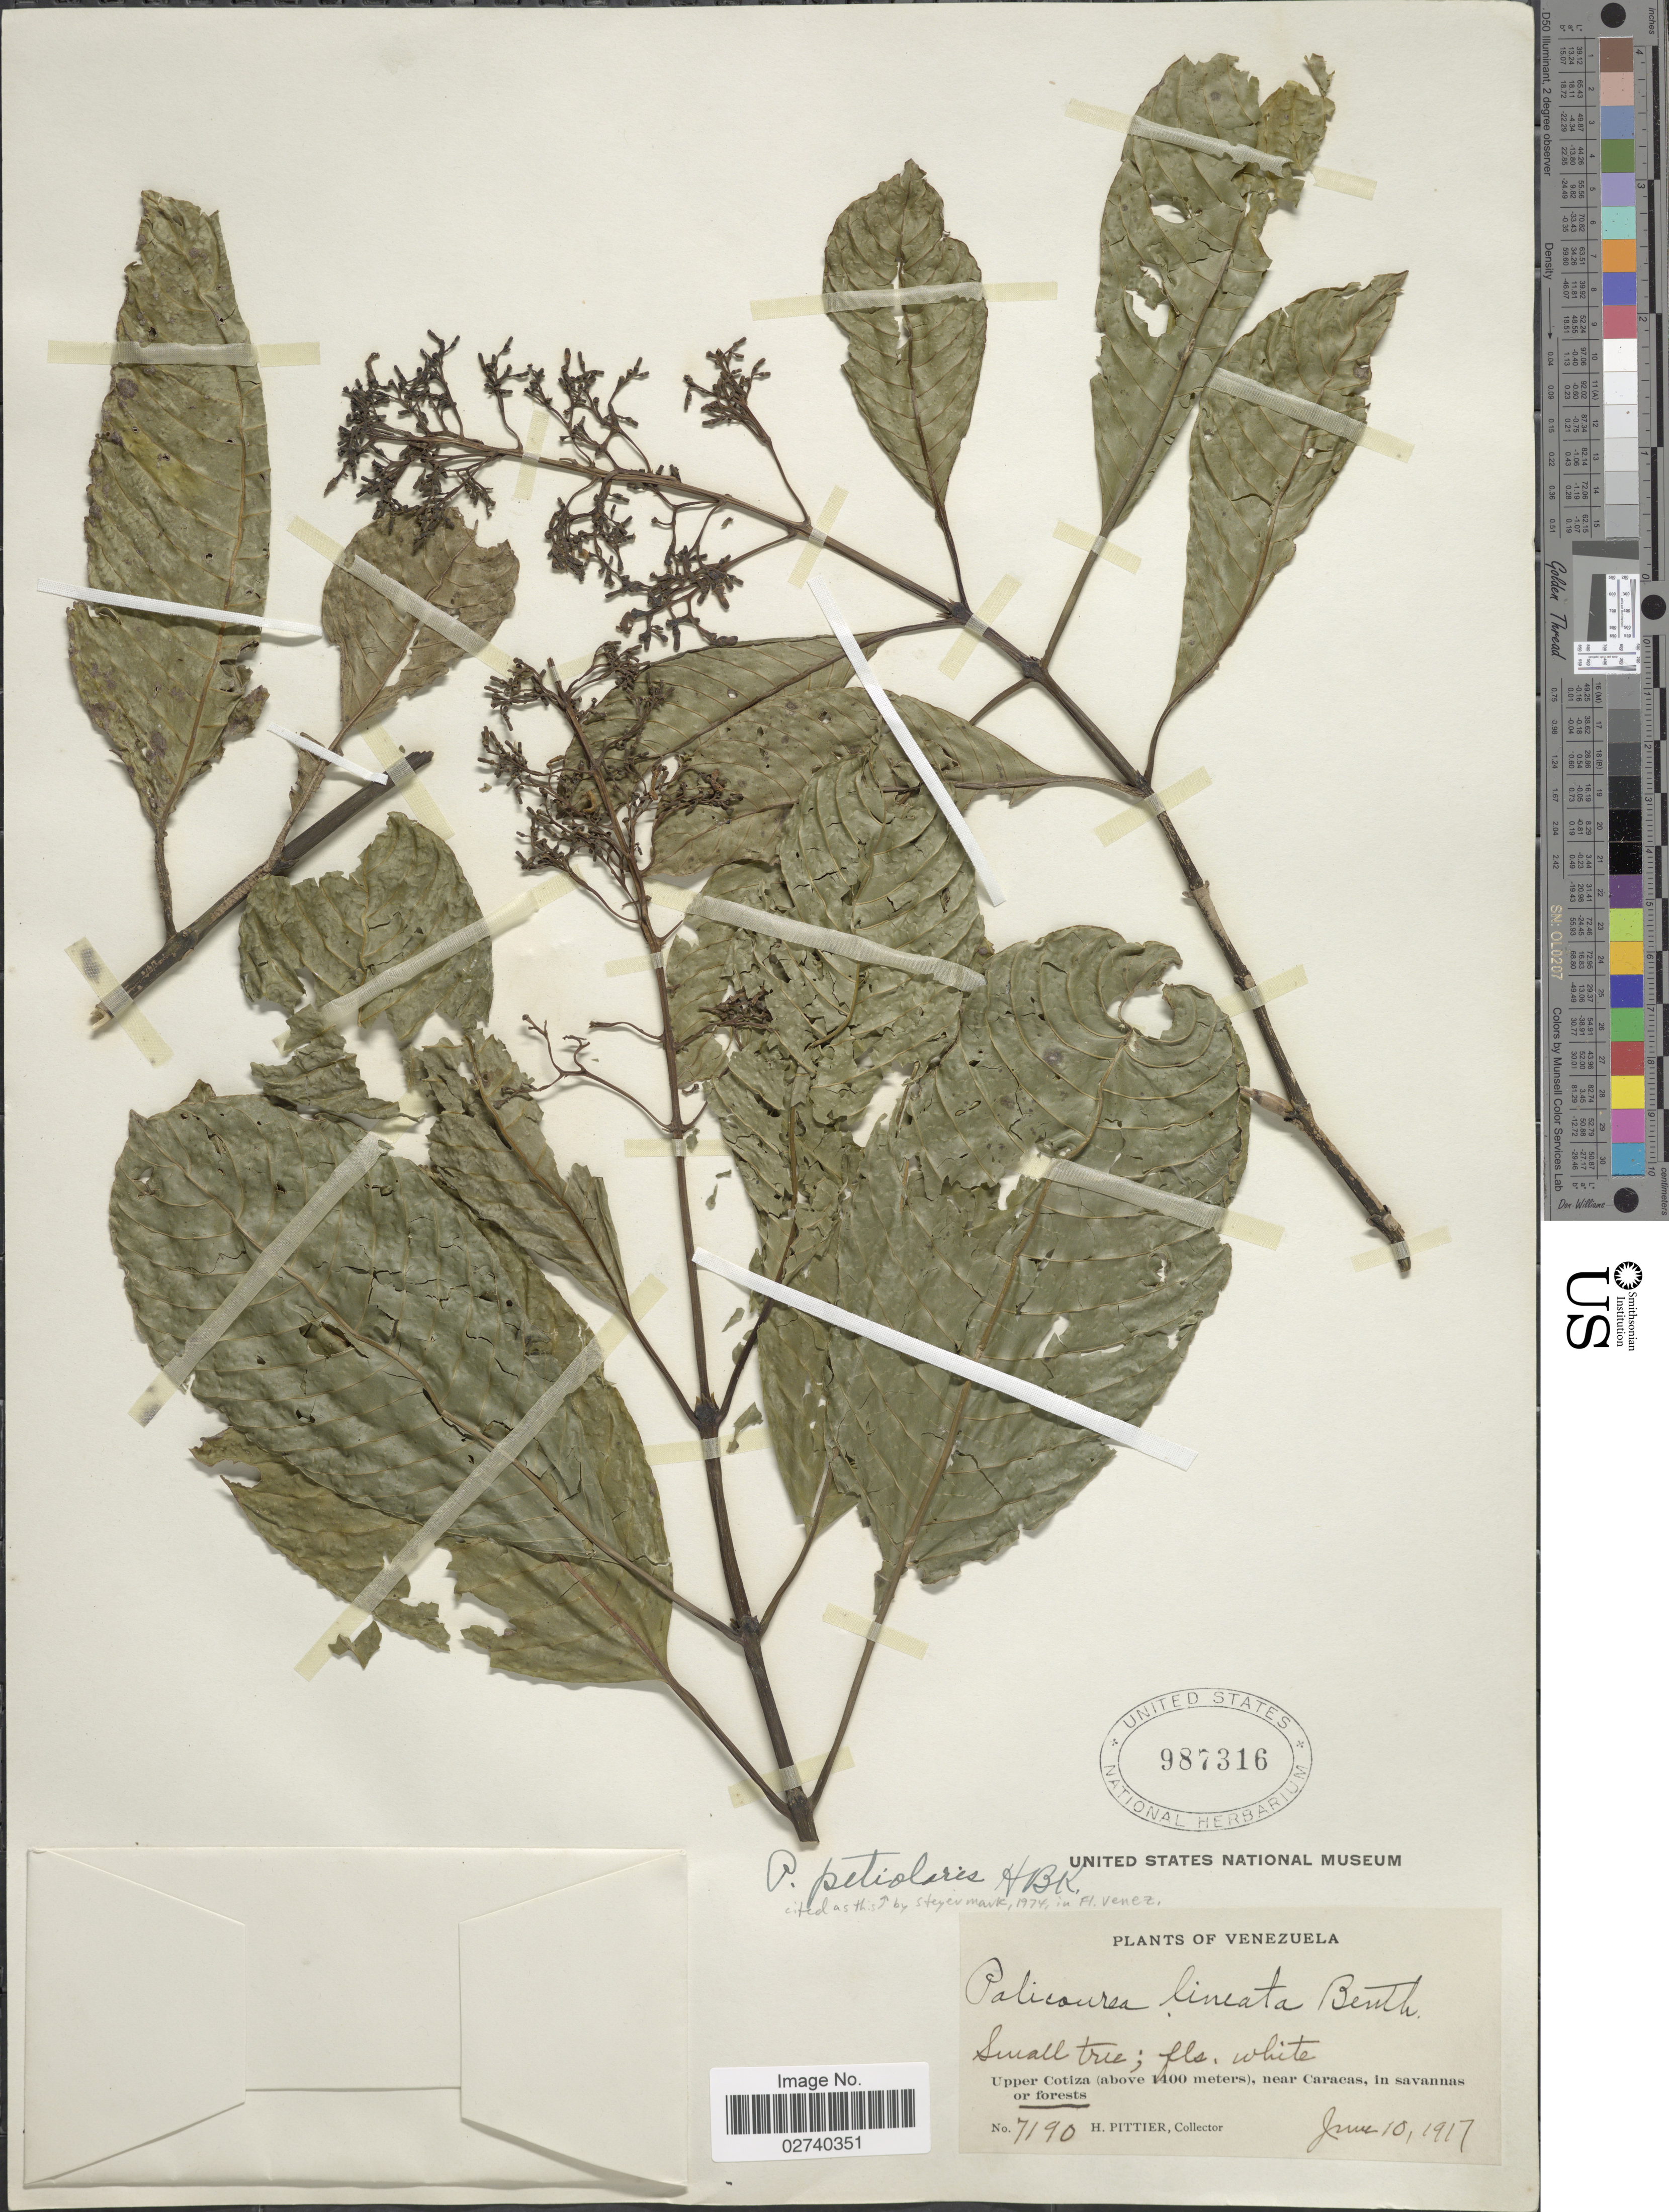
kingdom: Plantae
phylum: Tracheophyta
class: Magnoliopsida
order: Gentianales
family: Rubiaceae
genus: Palicourea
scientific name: Palicourea petiolaris Kunth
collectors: H. F. Pittier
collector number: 7190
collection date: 1917-06-10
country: Venezuela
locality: Upper Cotiza (above 1400 meters), near Caracas, in forests.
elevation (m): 1400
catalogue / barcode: US 987316